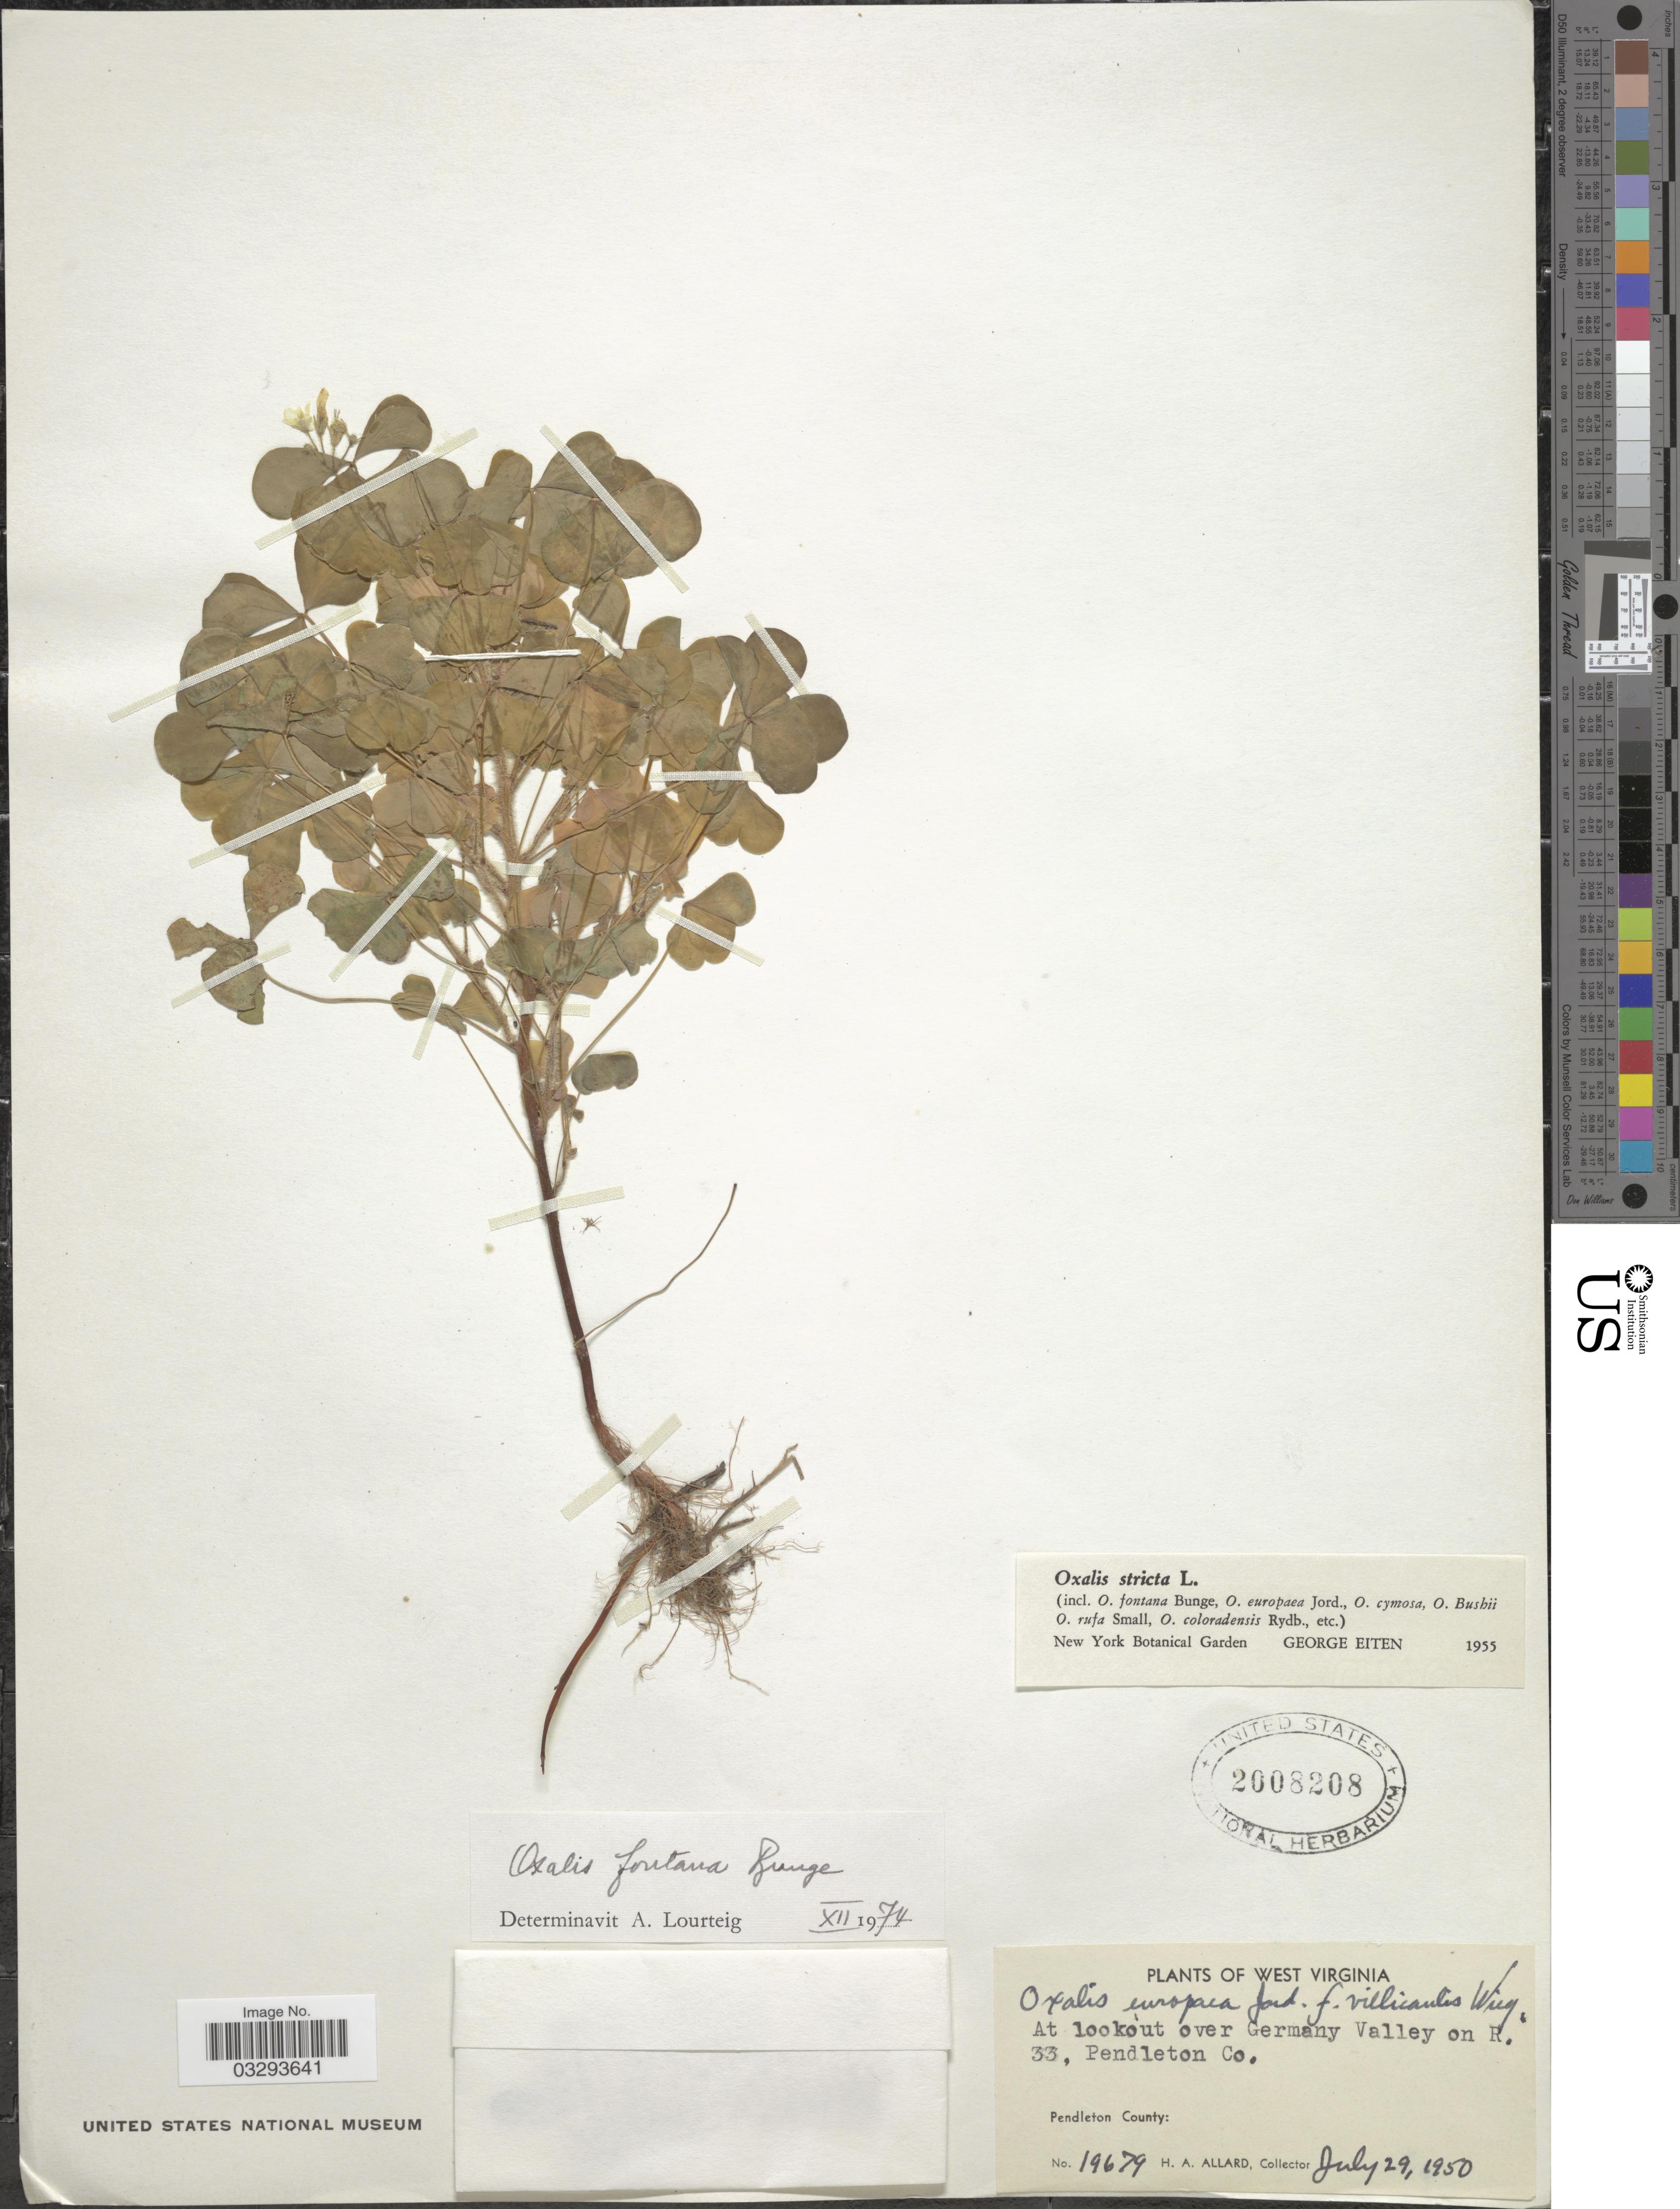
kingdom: Plantae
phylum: Tracheophyta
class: Magnoliopsida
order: Oxalidales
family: Oxalidaceae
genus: Oxalis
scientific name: Oxalis fontana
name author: Bunge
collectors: H. A. Allard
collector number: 19679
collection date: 1950-07-29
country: United States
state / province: West Virginia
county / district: Pendleton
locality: At lookout over Germany Valley on R. 33, Pendleton Co.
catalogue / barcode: US 2008208